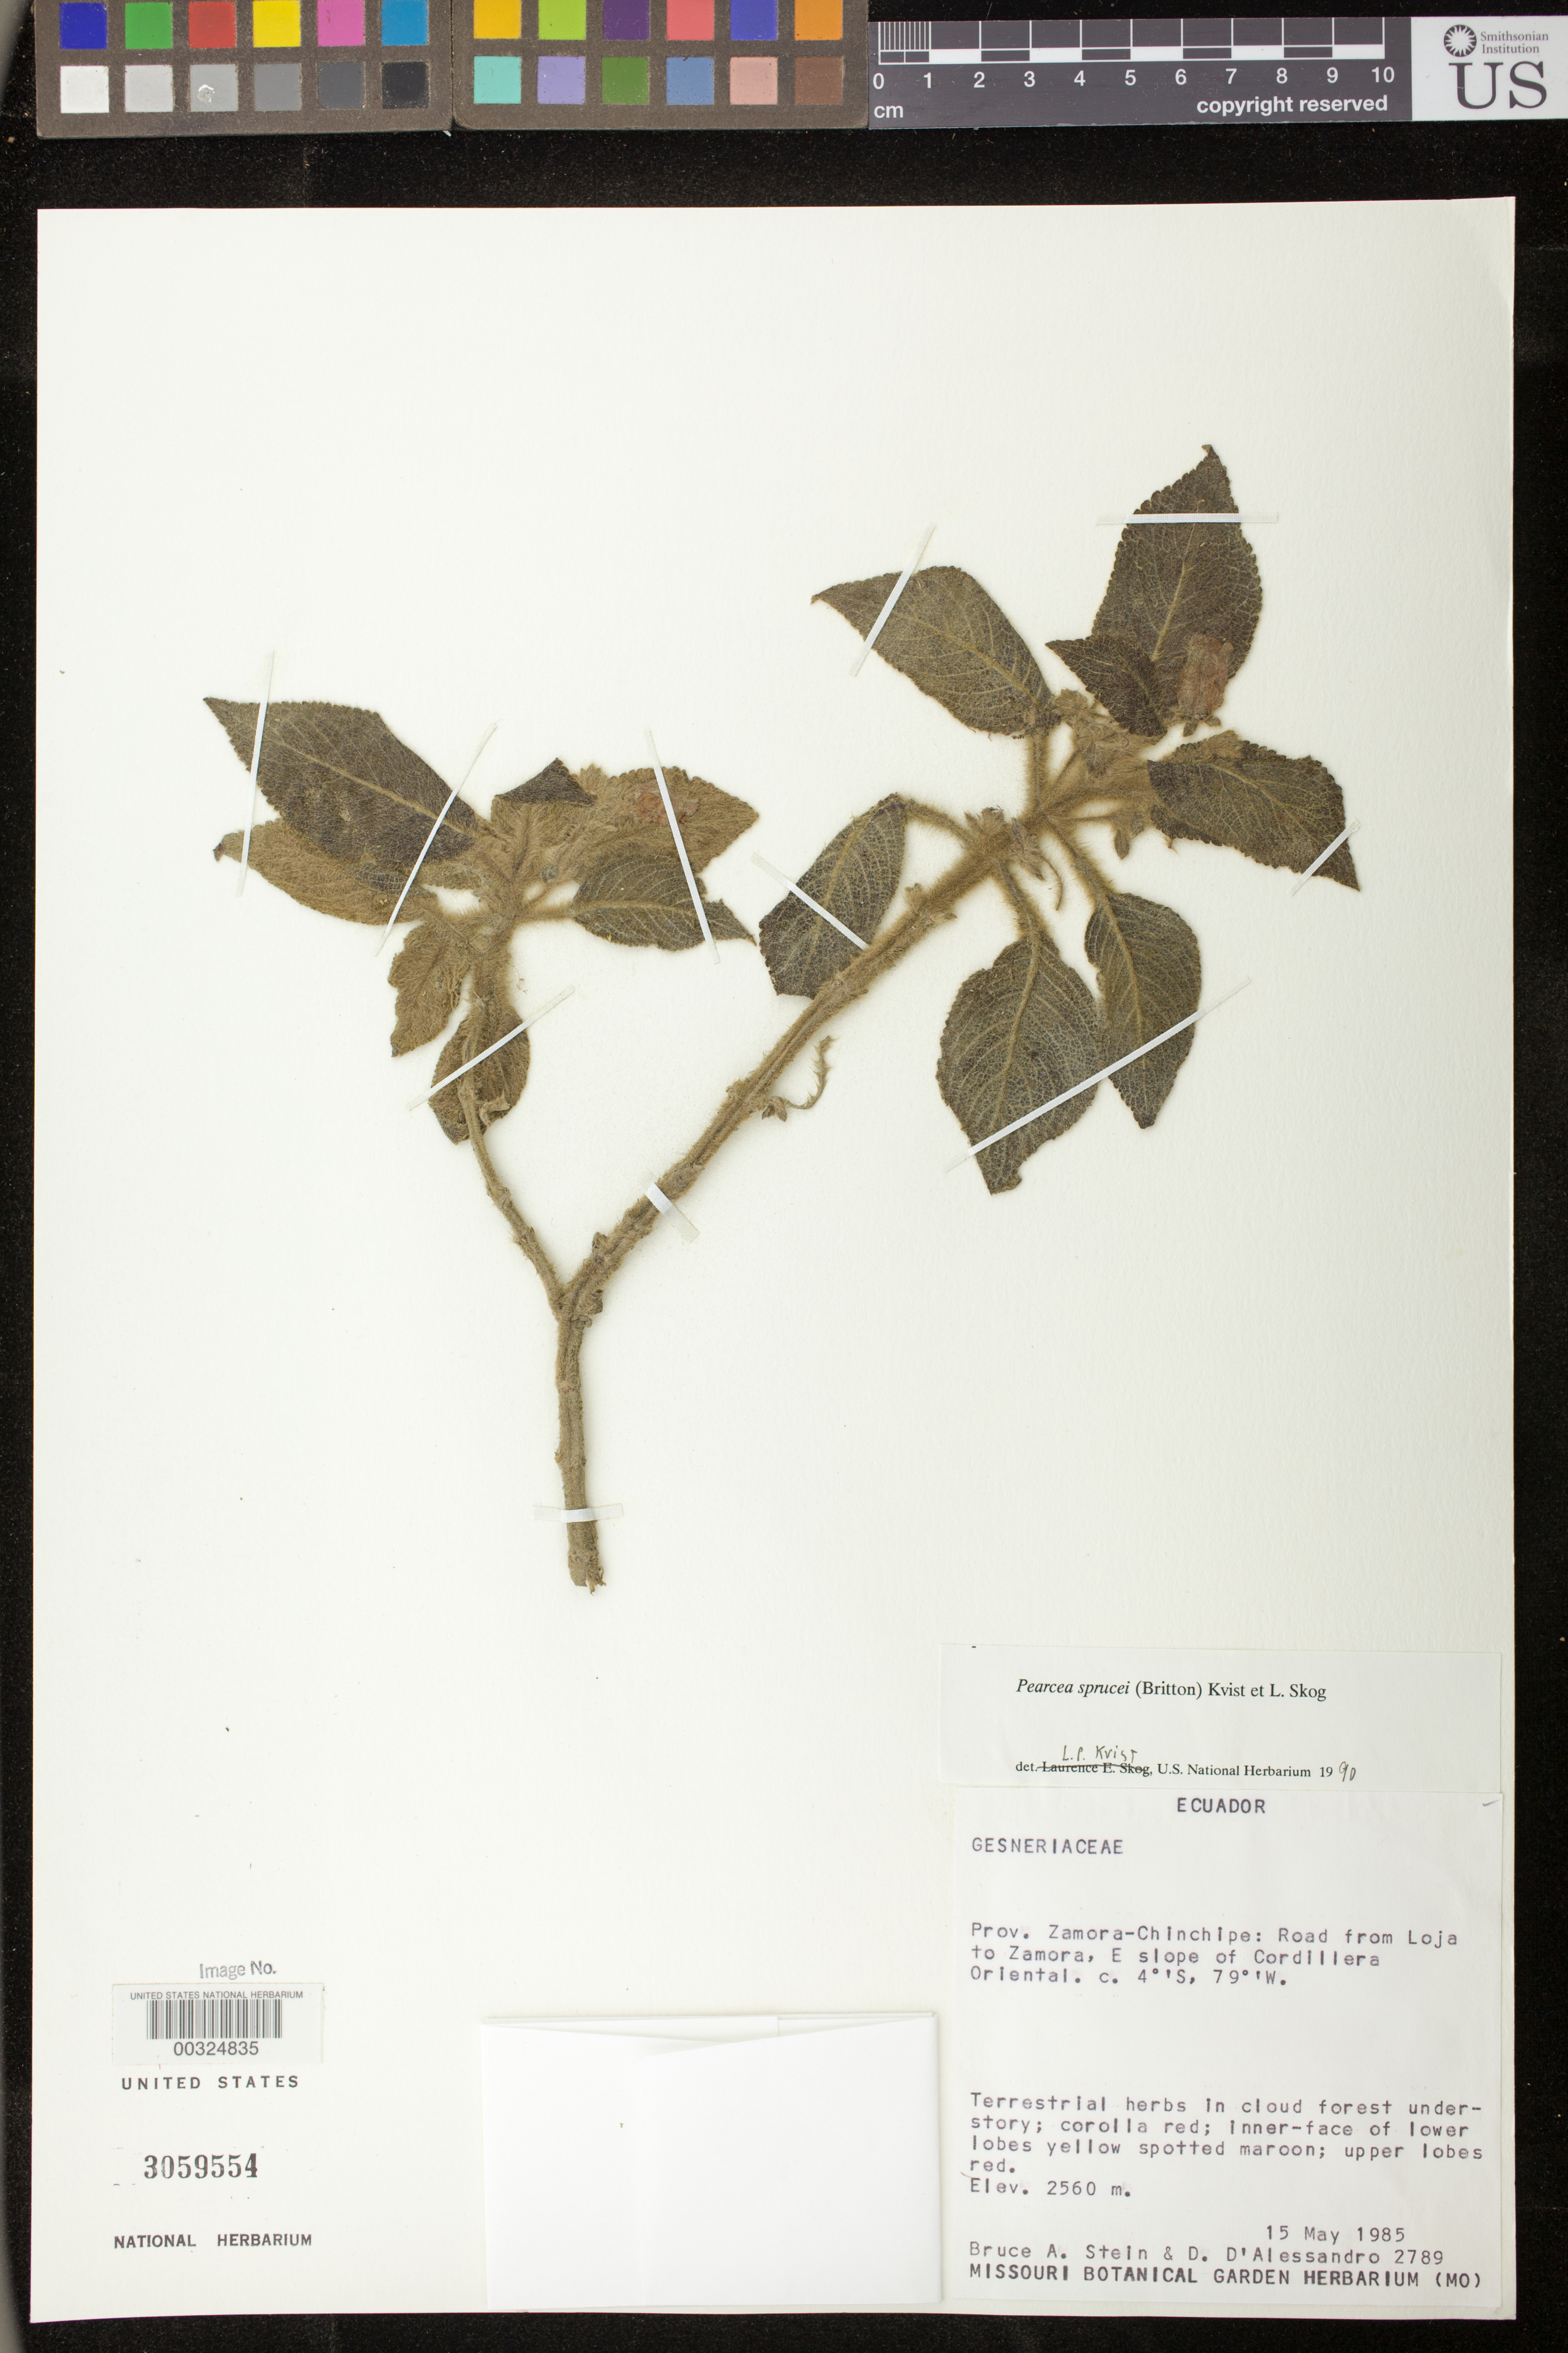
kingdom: Plantae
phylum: Tracheophyta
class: Magnoliopsida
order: Lamiales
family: Gesneriaceae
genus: Pearcea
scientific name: Pearcea sprucei var. sprucei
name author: (Britton ex Rusby) L.P. Kvist & L.E. Skog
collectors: B. A. Stein & D. D'alessandro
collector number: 2789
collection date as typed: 15 May 1985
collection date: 1985-05-15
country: Ecuador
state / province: Zamora-Chinchipe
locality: Road from Loja to Zamora, E slope of Cordillera Oriental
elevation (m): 2560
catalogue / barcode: US 3059554